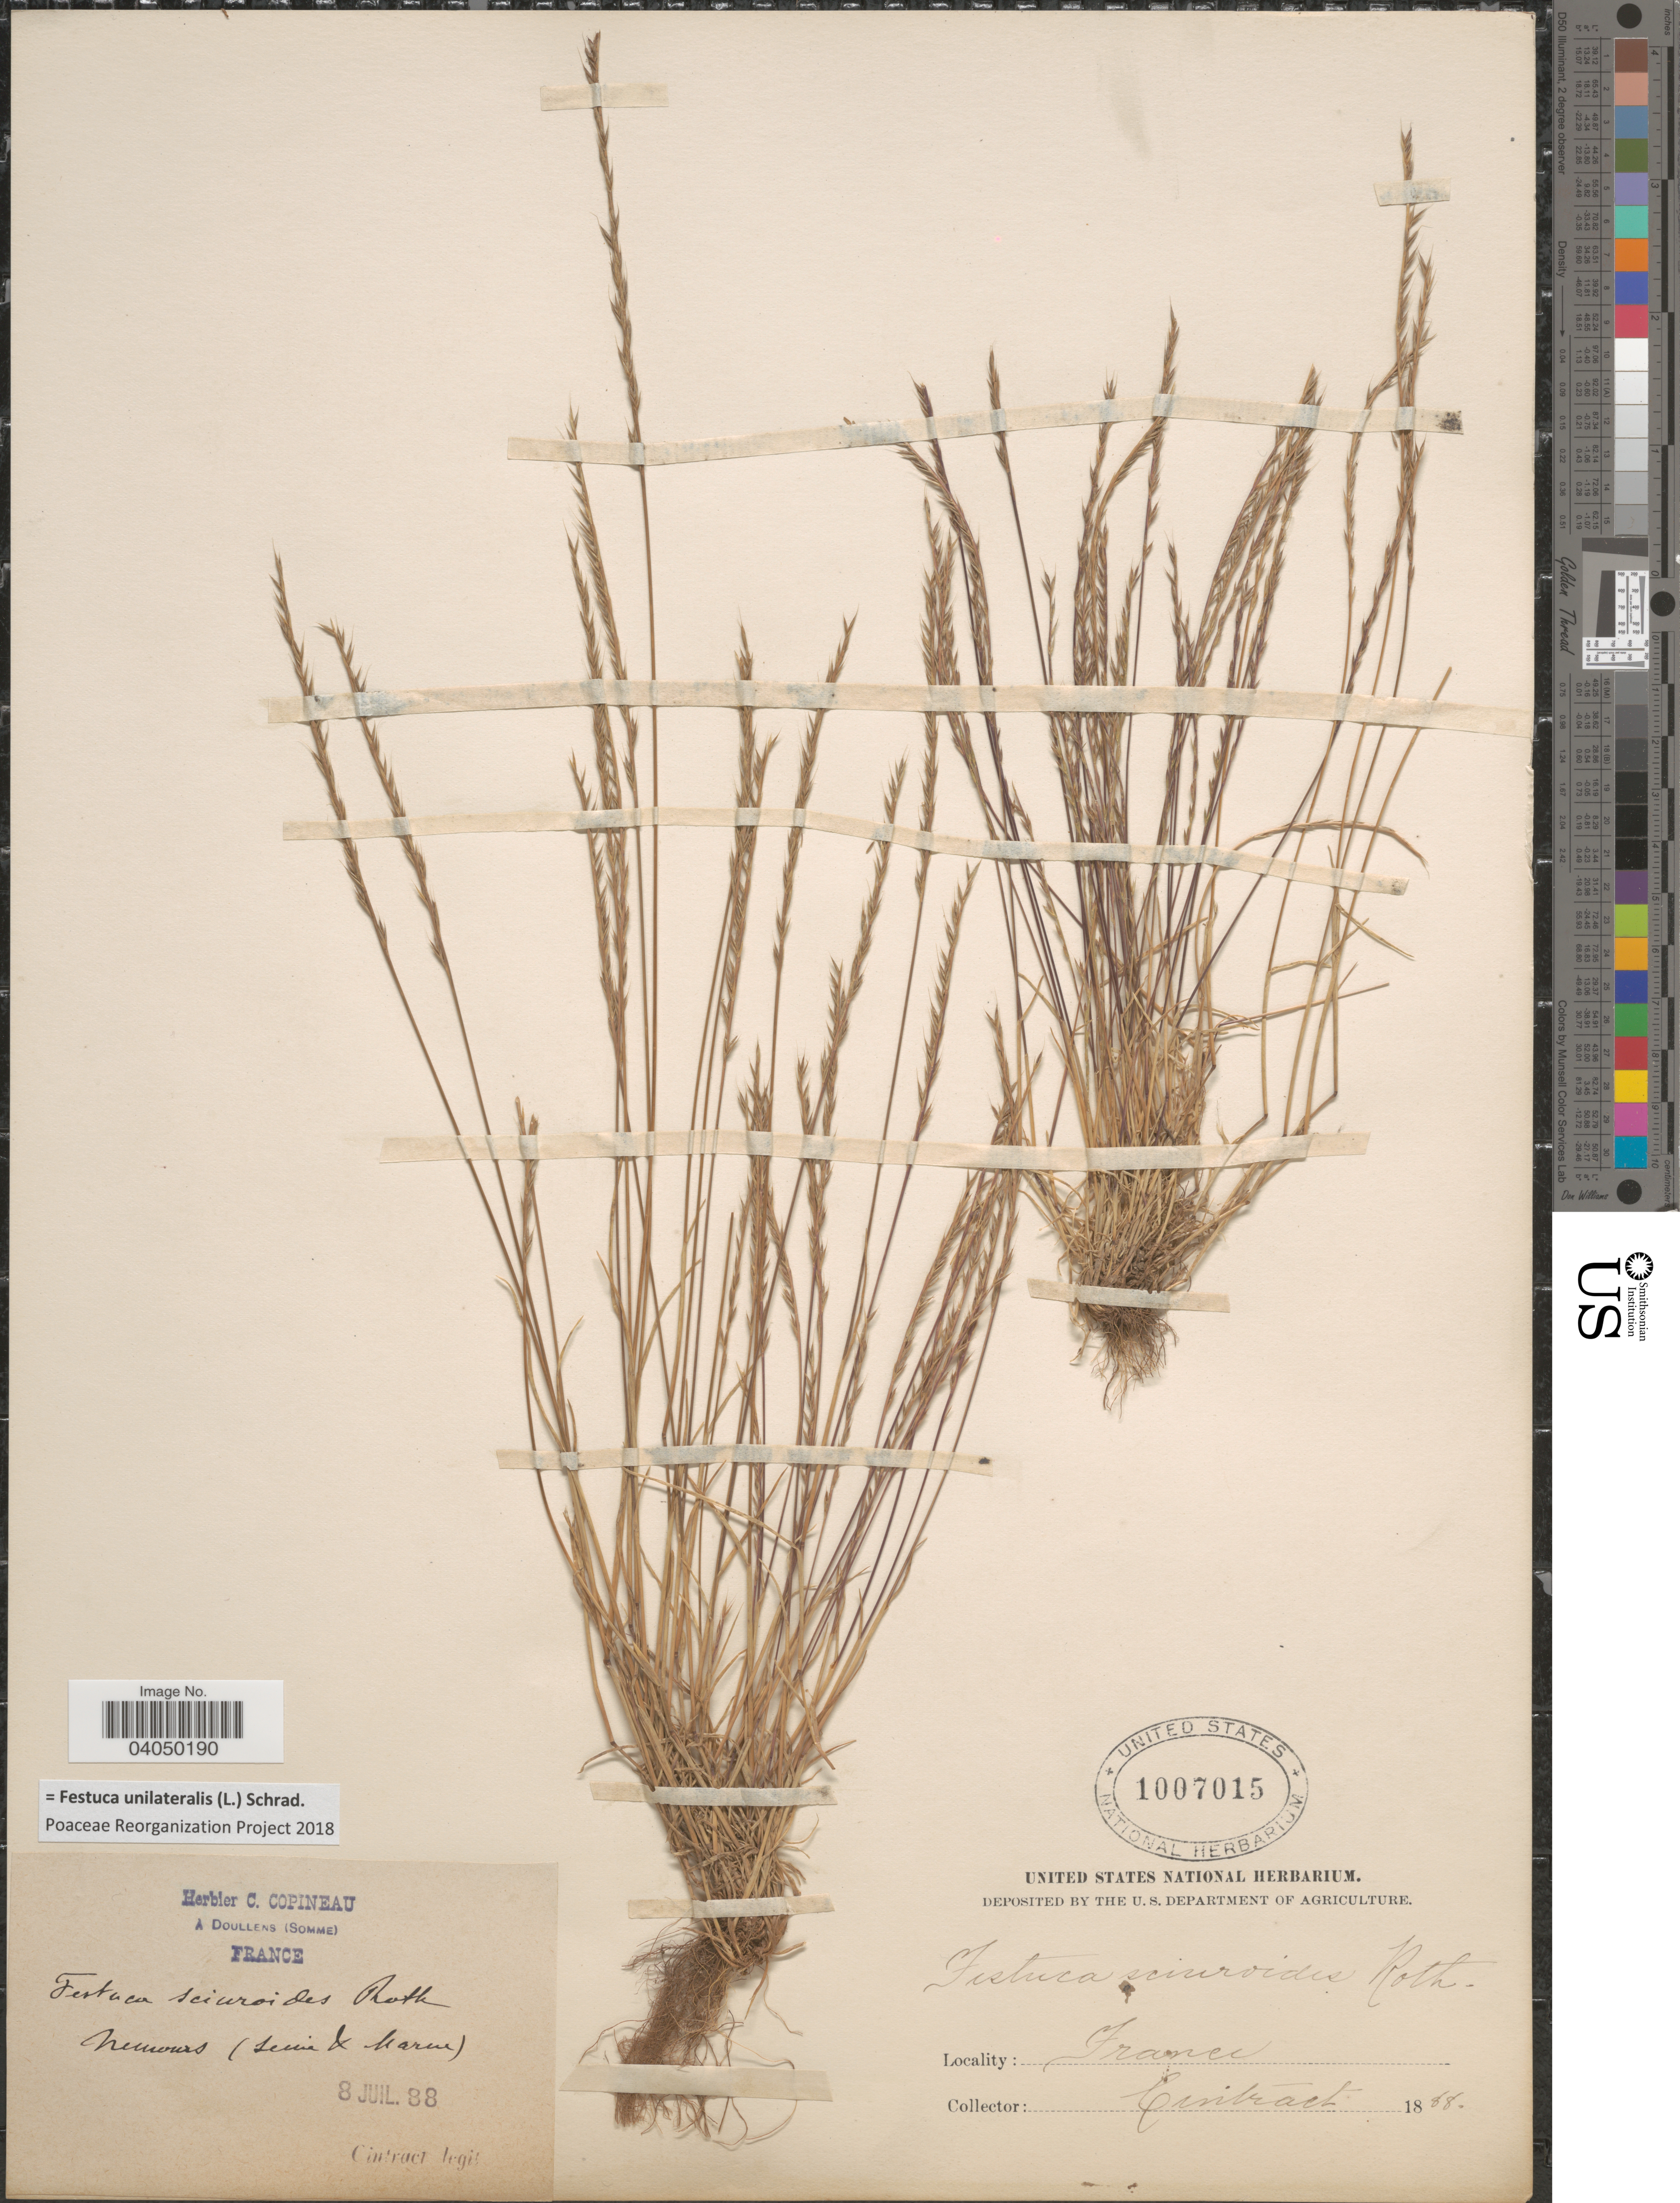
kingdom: Plantae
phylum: Tracheophyta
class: Liliopsida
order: Poales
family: Poaceae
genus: Festuca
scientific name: Festuca unilateralis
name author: Schrad.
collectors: Cintract, --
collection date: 1888-07-08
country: France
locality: Nemours (Seine & Marne).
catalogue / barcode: US 1007015